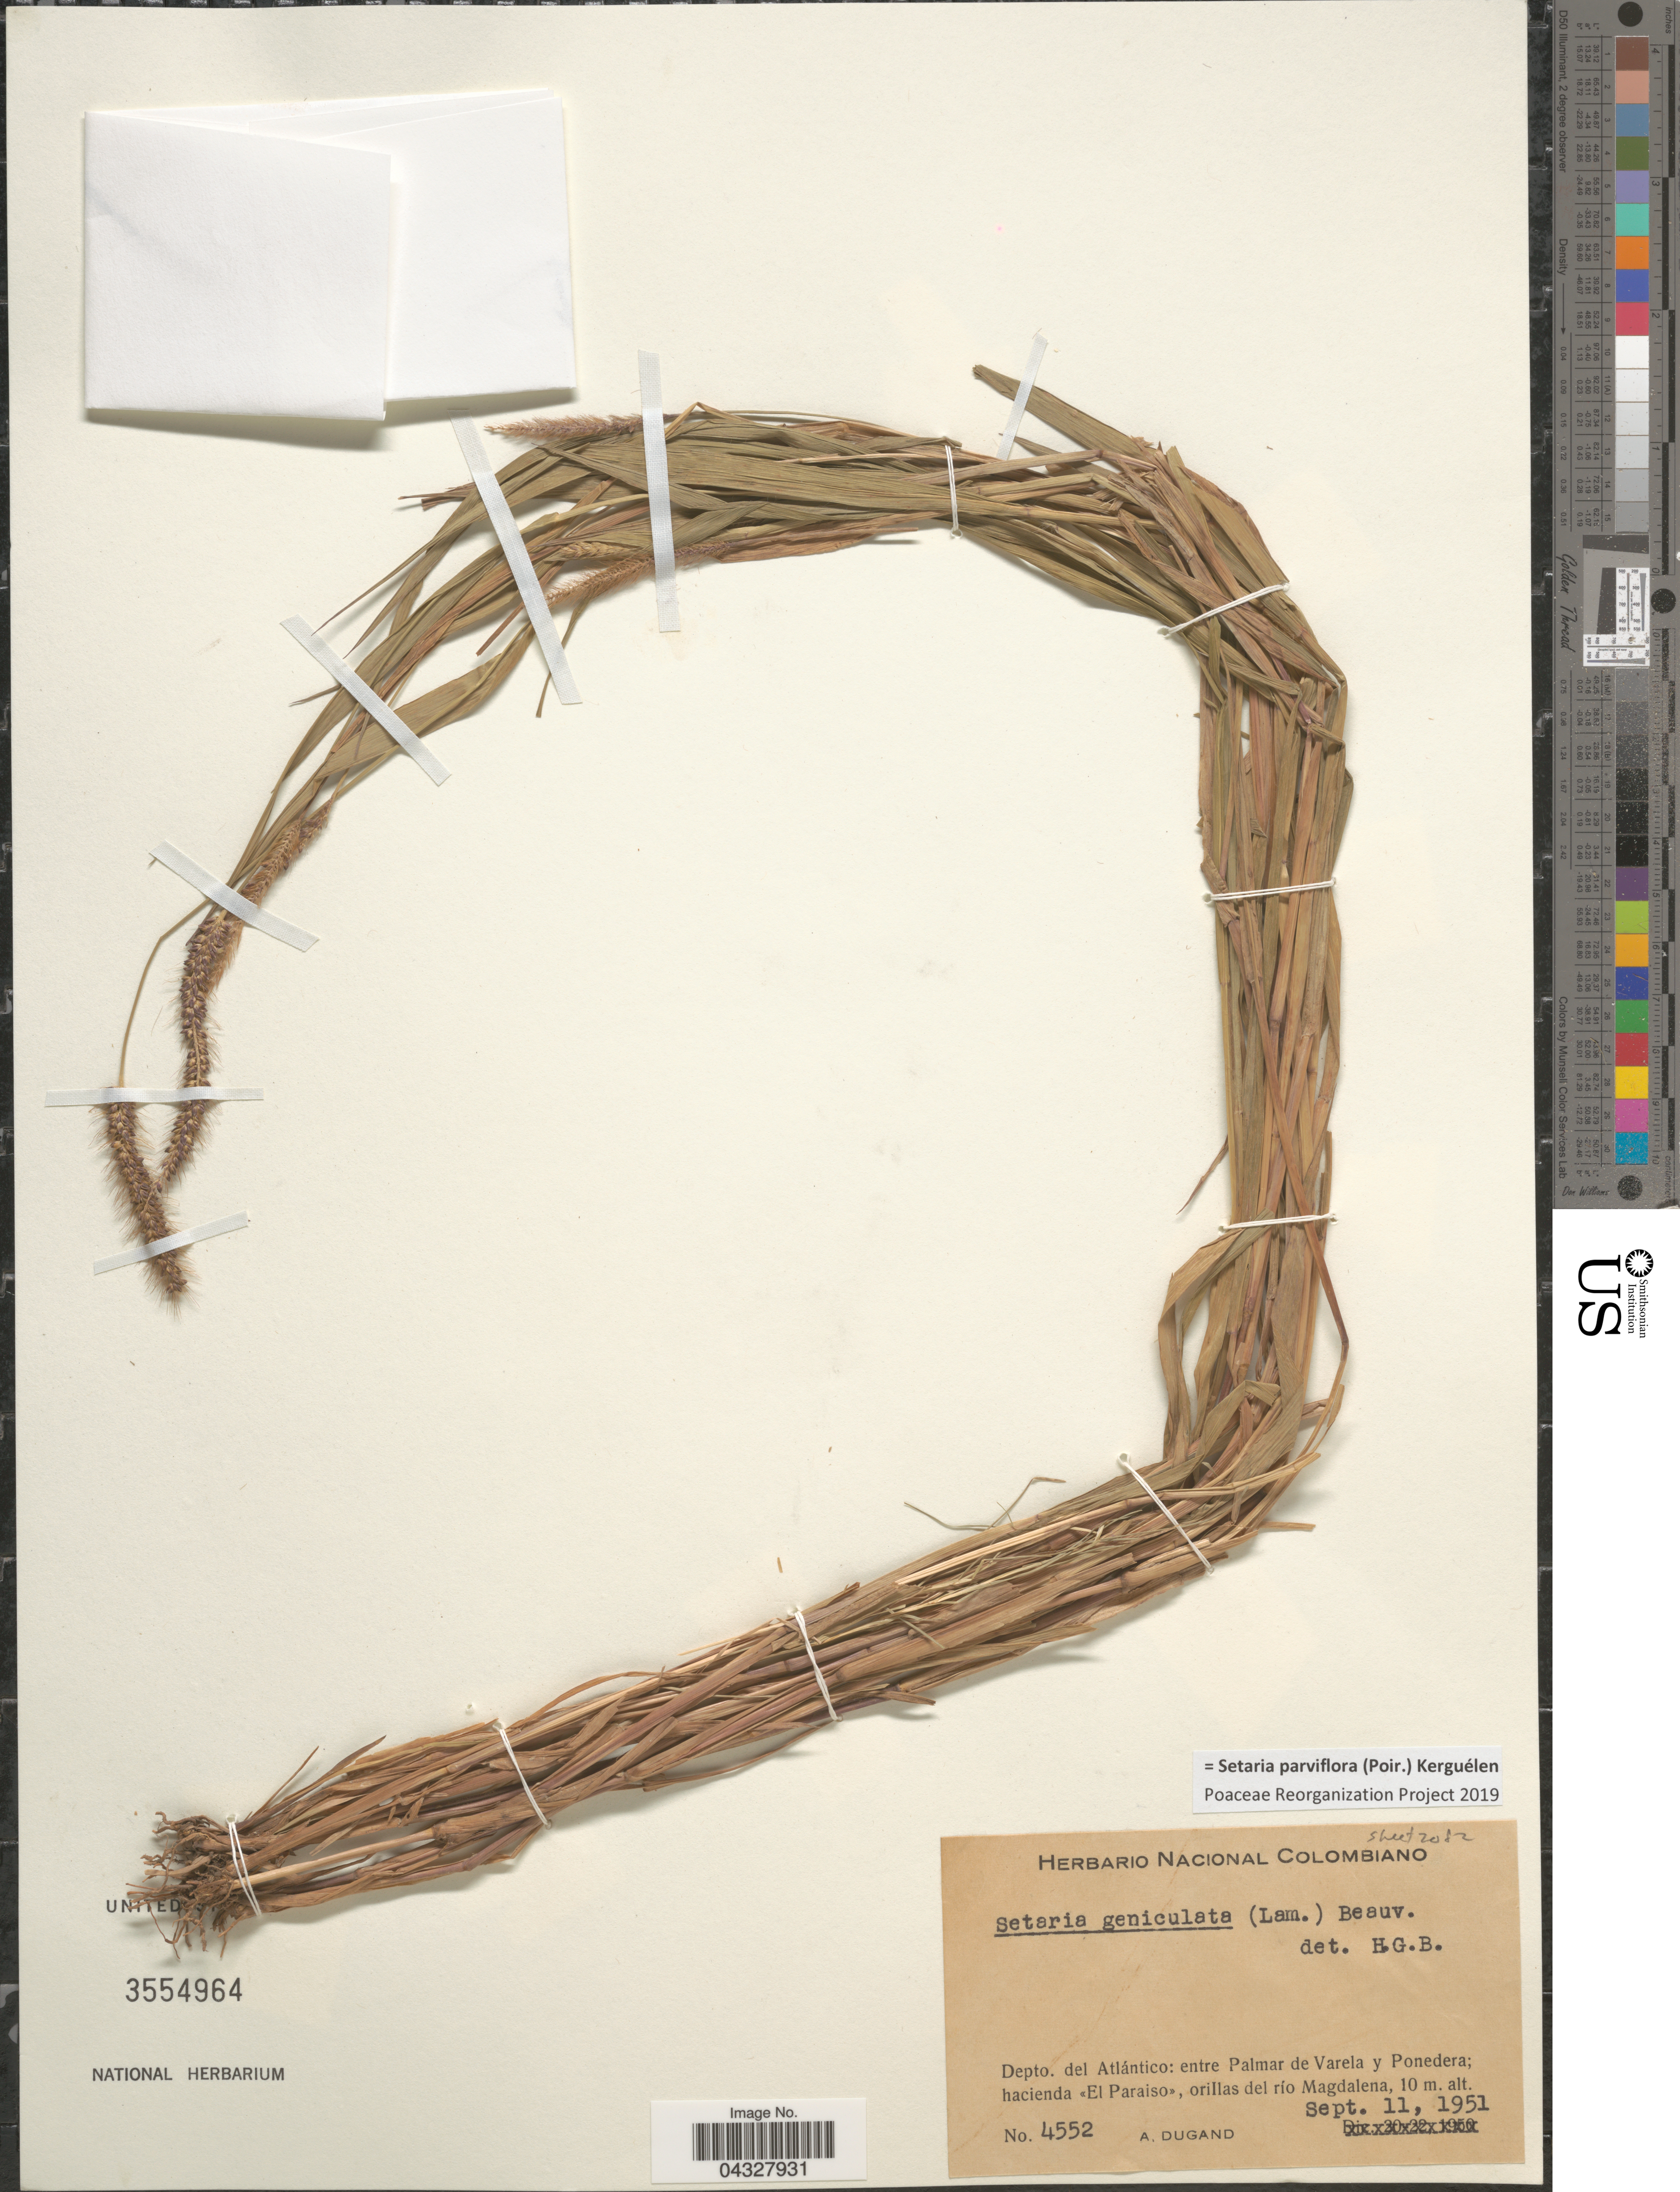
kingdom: Plantae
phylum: Tracheophyta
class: Liliopsida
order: Poales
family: Poaceae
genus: Setaria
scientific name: Setaria parviflora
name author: (Poir.) Kerguélen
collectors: A. Dugand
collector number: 4552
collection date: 1951-09-11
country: Colombia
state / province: Atlántico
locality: Depto. del Atlántico: entre Palmar de Varela y Ponedera; hacienda «El Paraiso», orillas del río Magdalena.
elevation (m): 10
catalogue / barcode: US 3554964